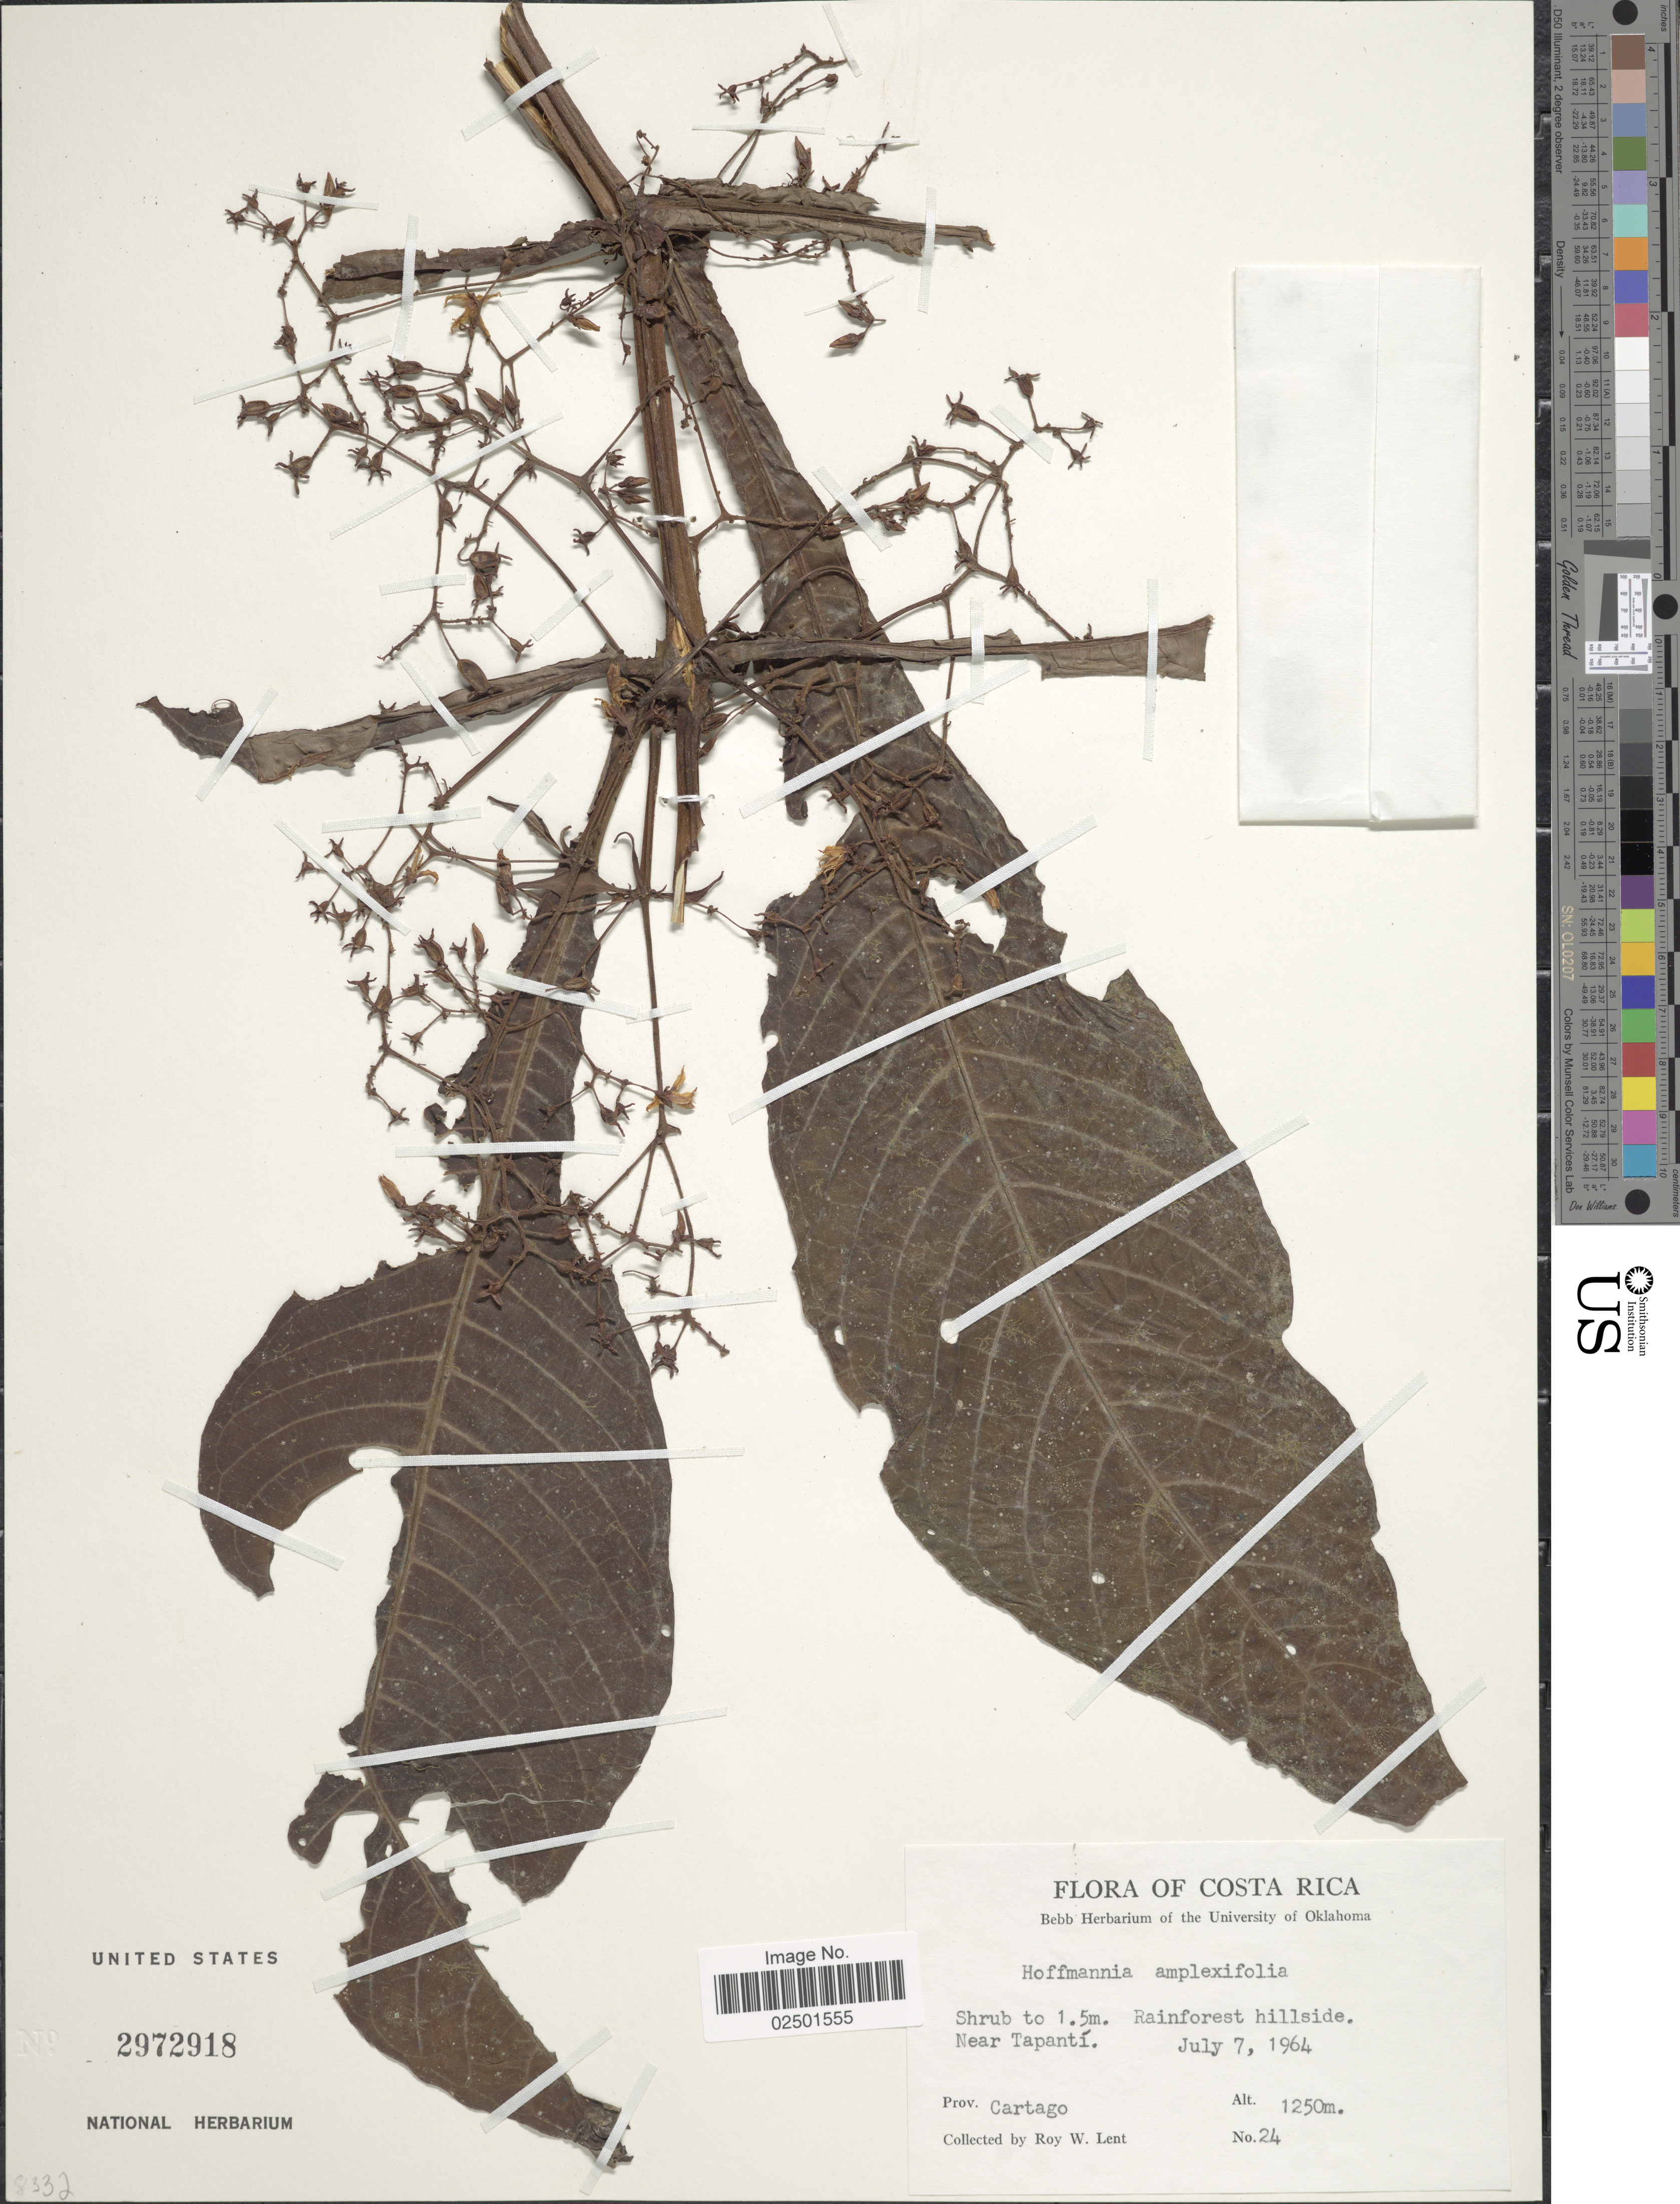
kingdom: Plantae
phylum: Tracheophyta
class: Magnoliopsida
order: Gentianales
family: Rubiaceae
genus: Hoffmannia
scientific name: Hoffmannia amplexifolia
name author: Standl.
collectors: R. W. Lent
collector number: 24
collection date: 1964-07-07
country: Costa Rica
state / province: Cartago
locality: Rainforest hillside. Near Tapanti.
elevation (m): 1250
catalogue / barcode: US 2972918